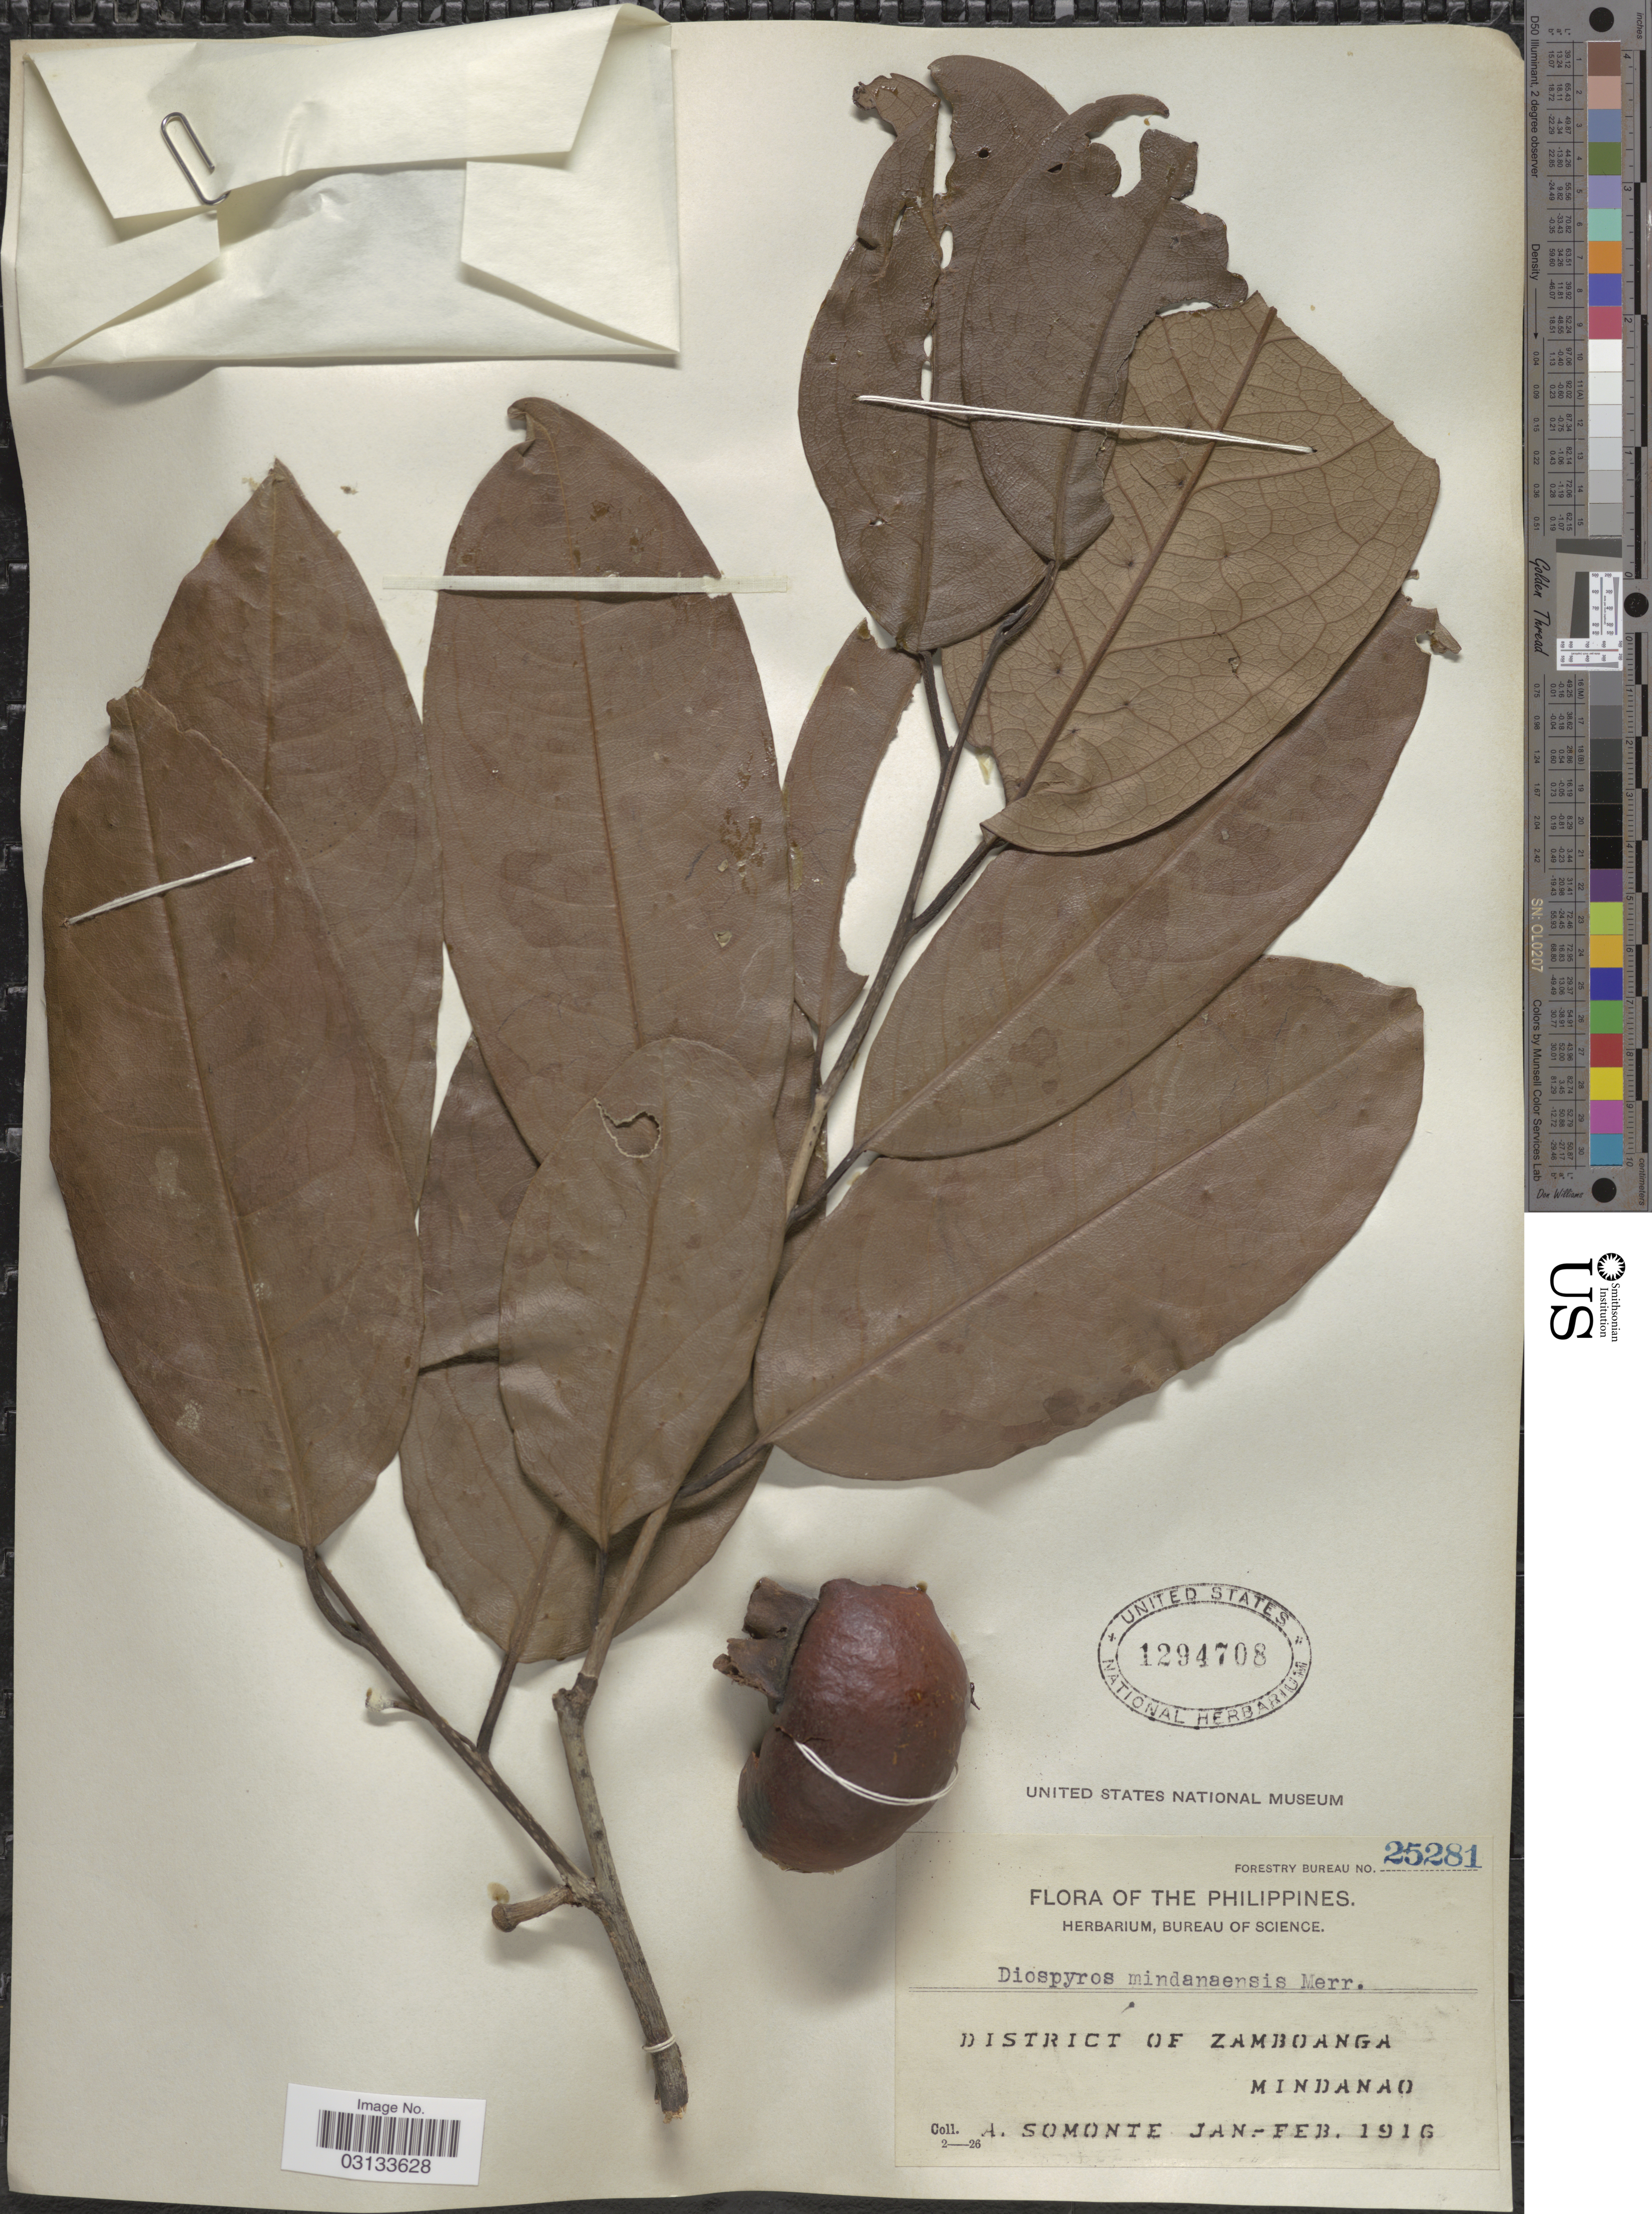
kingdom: Plantae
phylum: Tracheophyta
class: Magnoliopsida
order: Ericales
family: Ebenaceae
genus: Diospyros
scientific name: Diospyros mindanaensis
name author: Merr.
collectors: A. Somonte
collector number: Forestry Bureau 25281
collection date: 1916-01/1916-02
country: Philippines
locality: District of Zamboanga, Mindanao.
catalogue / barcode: US 1294708